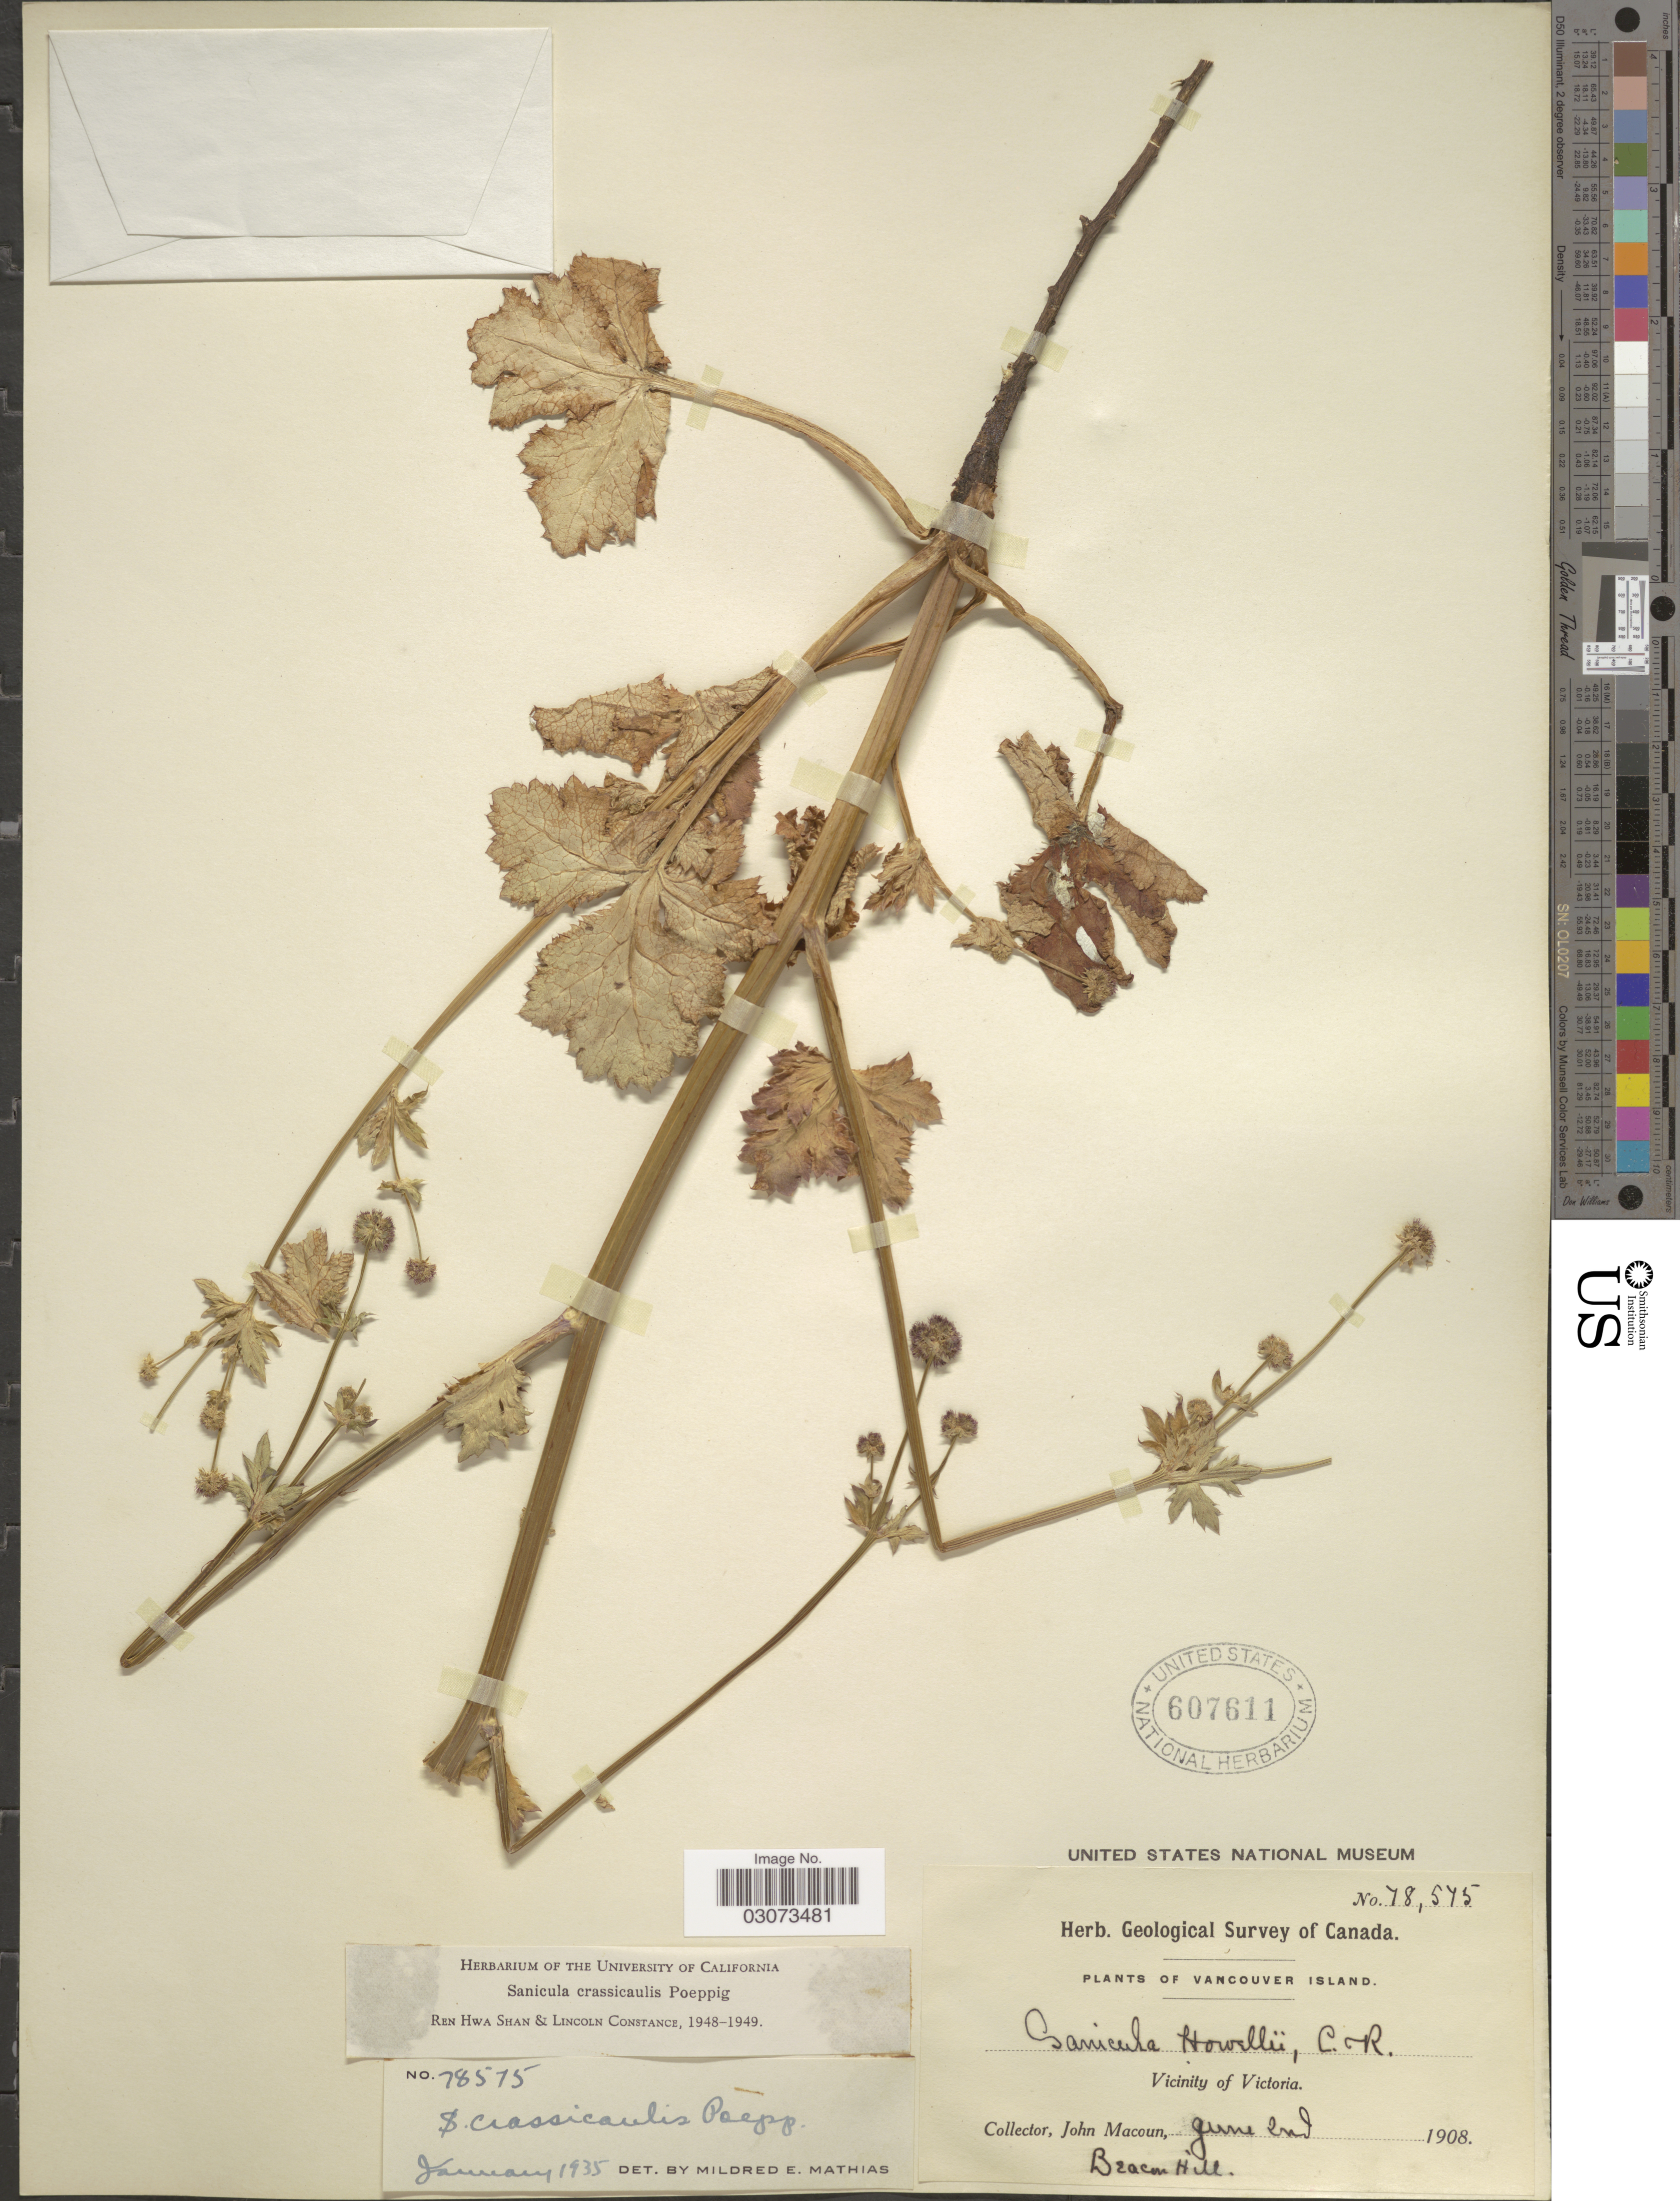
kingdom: Plantae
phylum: Tracheophyta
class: Magnoliopsida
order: Apiales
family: Apiaceae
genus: Sanicula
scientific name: Sanicula crassicaulis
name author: Poepp. ex DC.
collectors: J. Macoun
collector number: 78575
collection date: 1908-06-02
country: Canada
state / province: British Columbia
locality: Vancouver Island. Vicinity of Victoria. Beacon Hill.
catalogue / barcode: US 607611